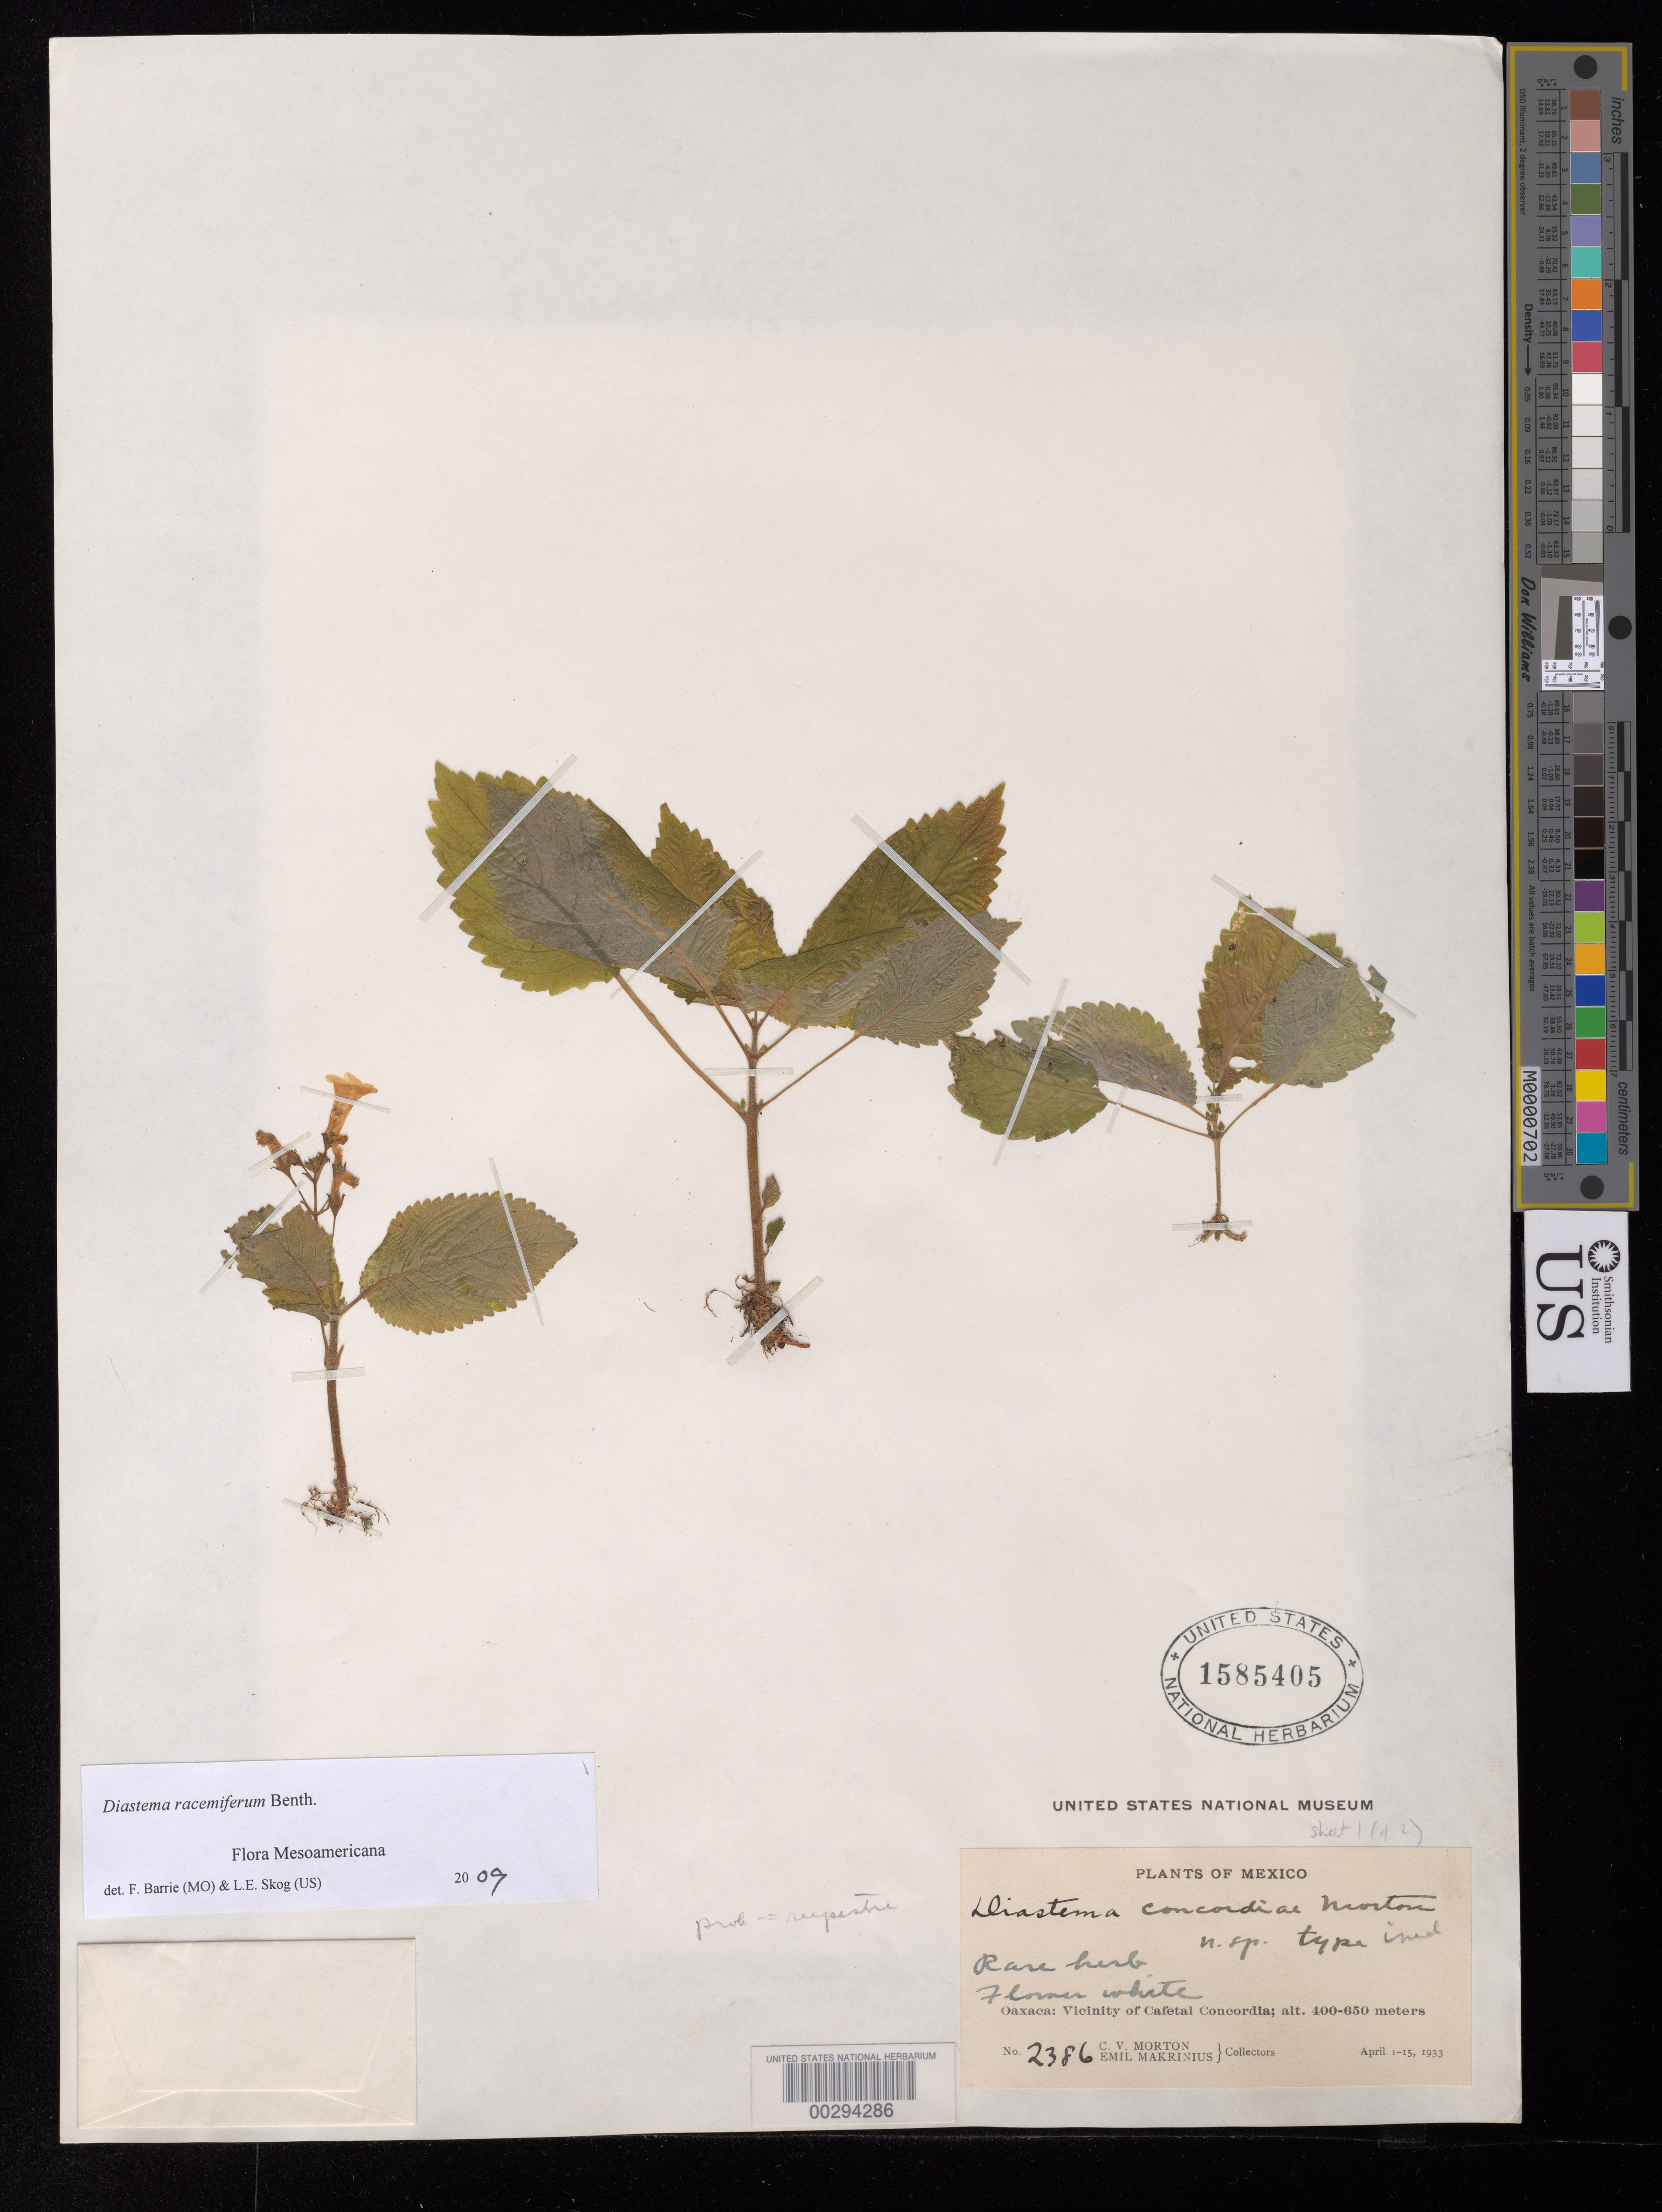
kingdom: Plantae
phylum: Tracheophyta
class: Magnoliopsida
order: Lamiales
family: Gesneriaceae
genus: Diastema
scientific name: Diastema racemiferum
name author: Benth.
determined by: Barrie, F. R.; Skog, Laurence E.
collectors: C. V. Morton & E. Makrinius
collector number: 2386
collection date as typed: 01-15 Apr 1933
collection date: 1933-04-01/1933-04-15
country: Mexico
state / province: Oaxaca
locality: Vicinity of Cafetal Concordia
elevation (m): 400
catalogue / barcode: US 1585405